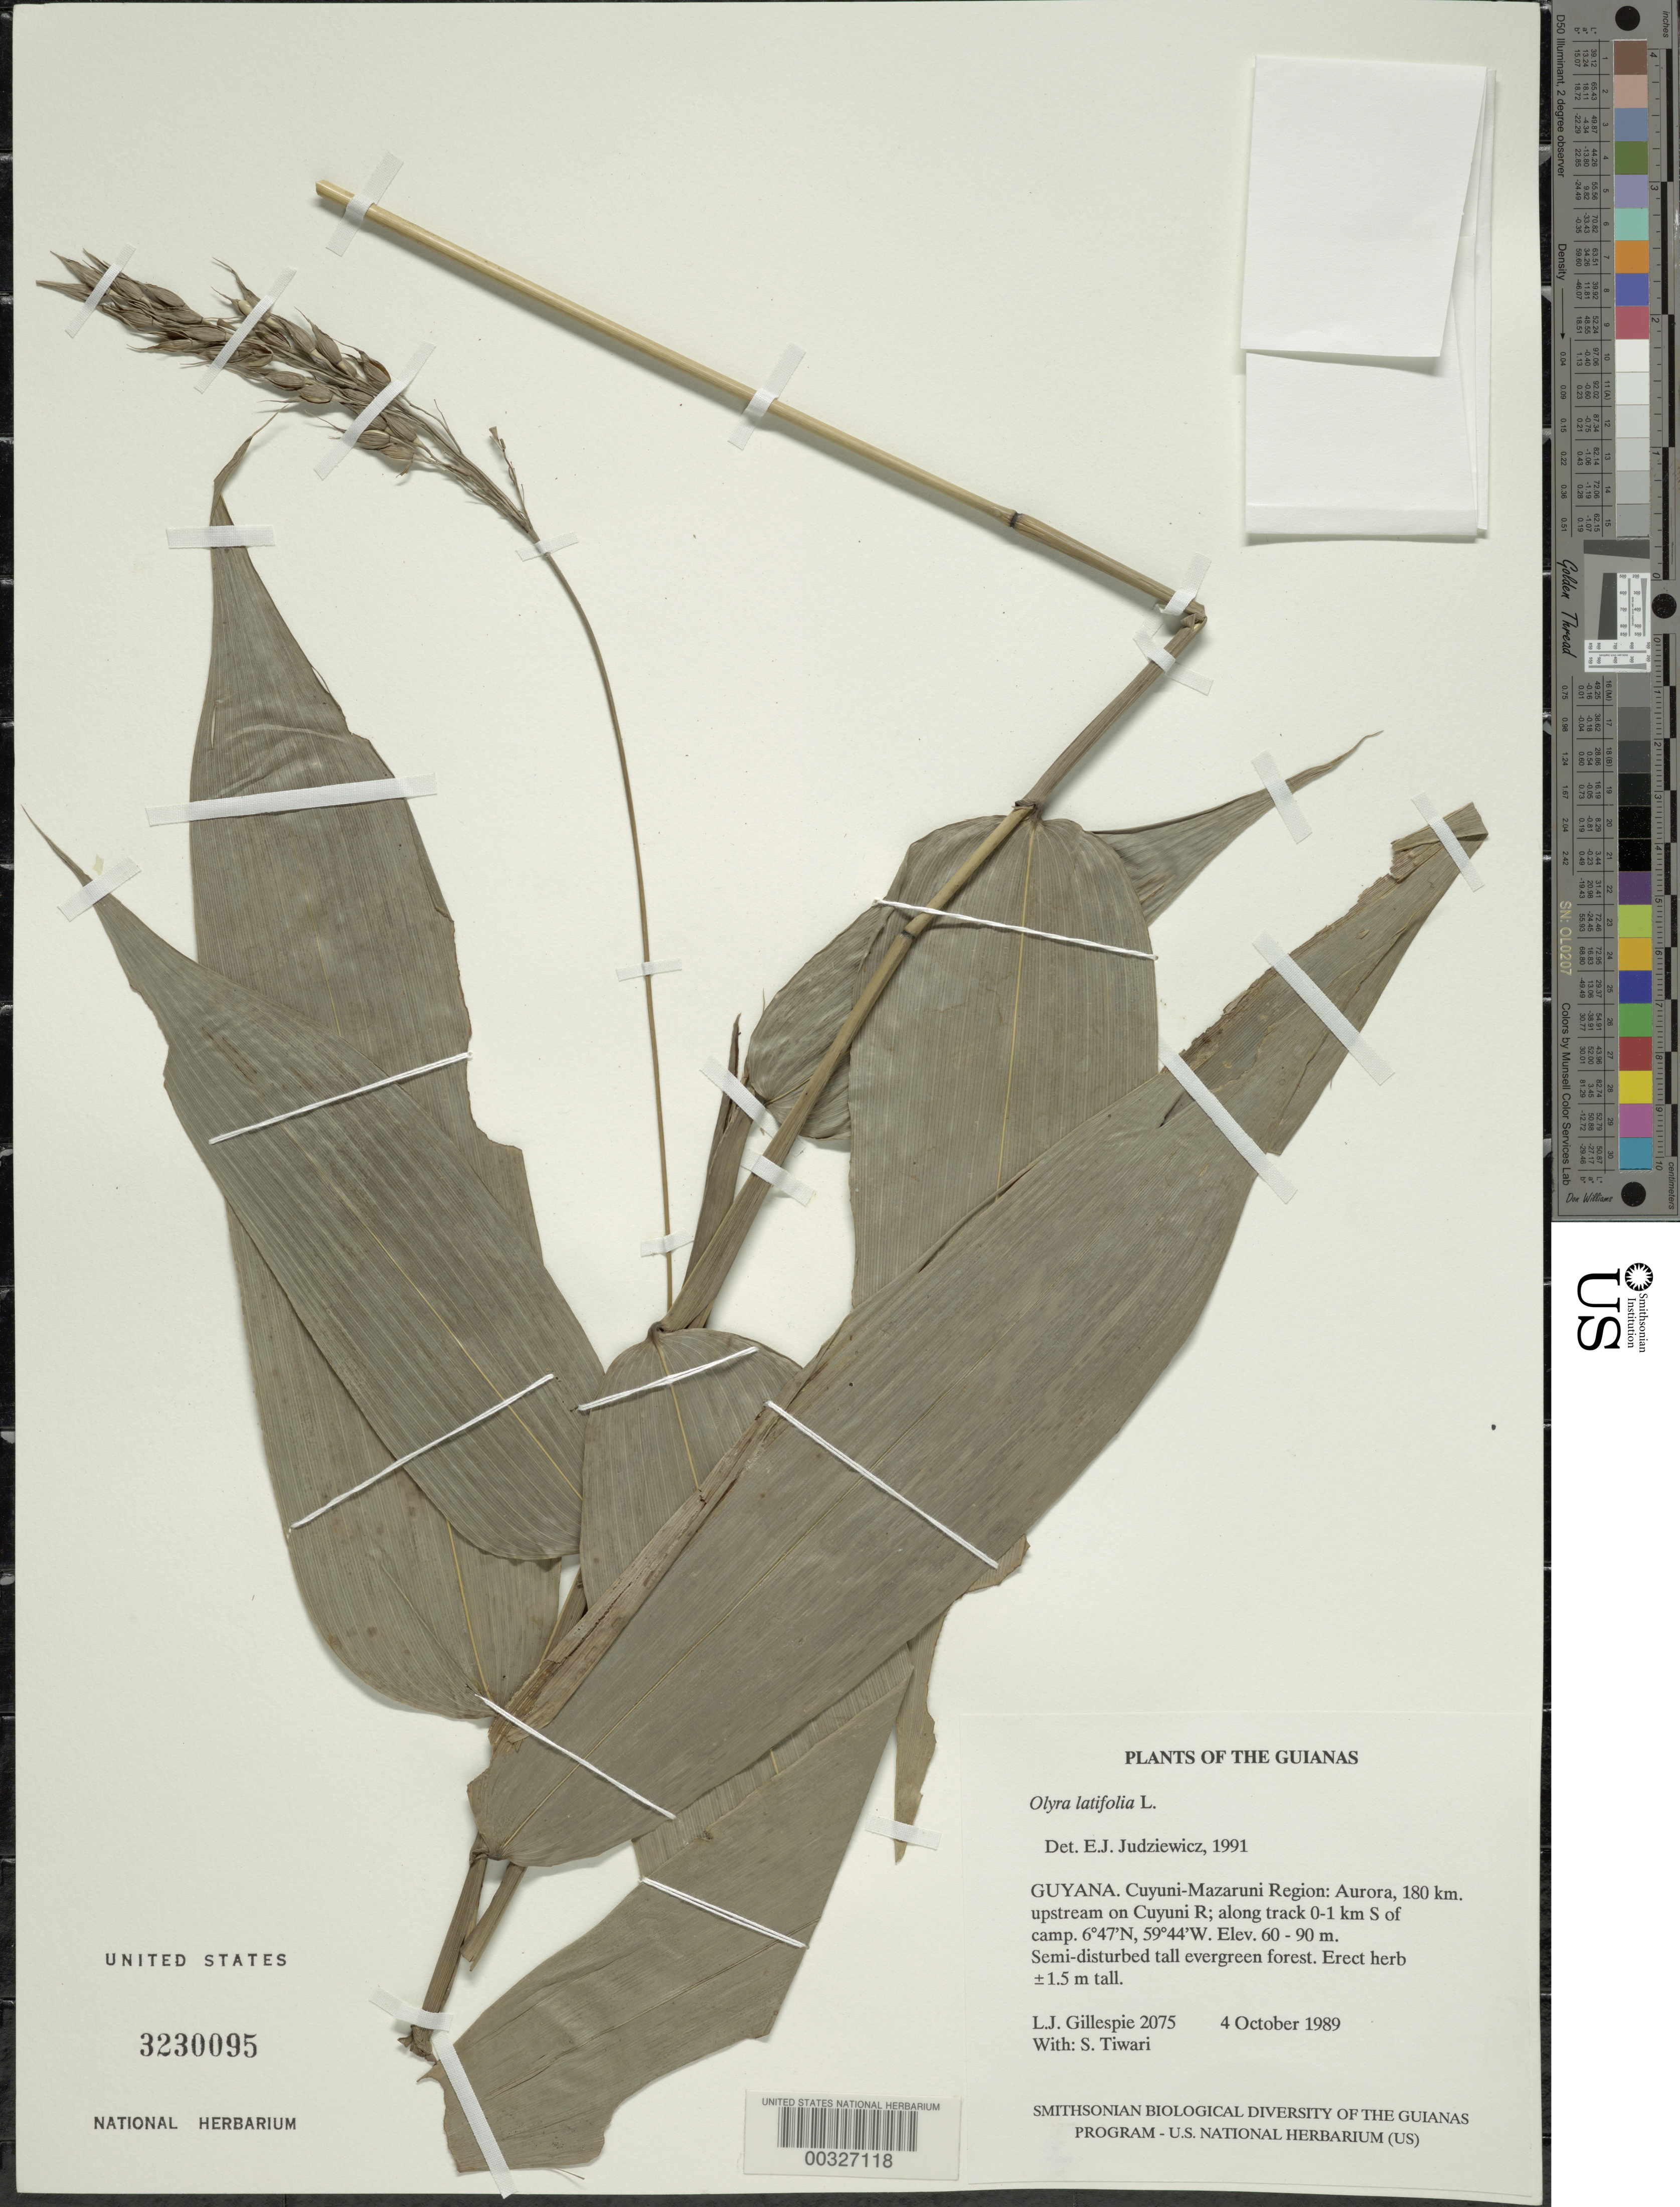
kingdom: Plantae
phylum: Tracheophyta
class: Liliopsida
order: Poales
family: Poaceae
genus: Olyra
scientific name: Olyra latifolia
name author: L.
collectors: L. J. Gillespie & S. Tiwari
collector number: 2075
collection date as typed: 04 Oct 1989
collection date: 1989-10-04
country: Guyana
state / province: Cuyuni-mazaruni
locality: Aurora, 180 km upstream on cuyuni river; along track 0-1 km s of camp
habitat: Semi-disturbed tall evergreen forest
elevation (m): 60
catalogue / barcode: US 3230095